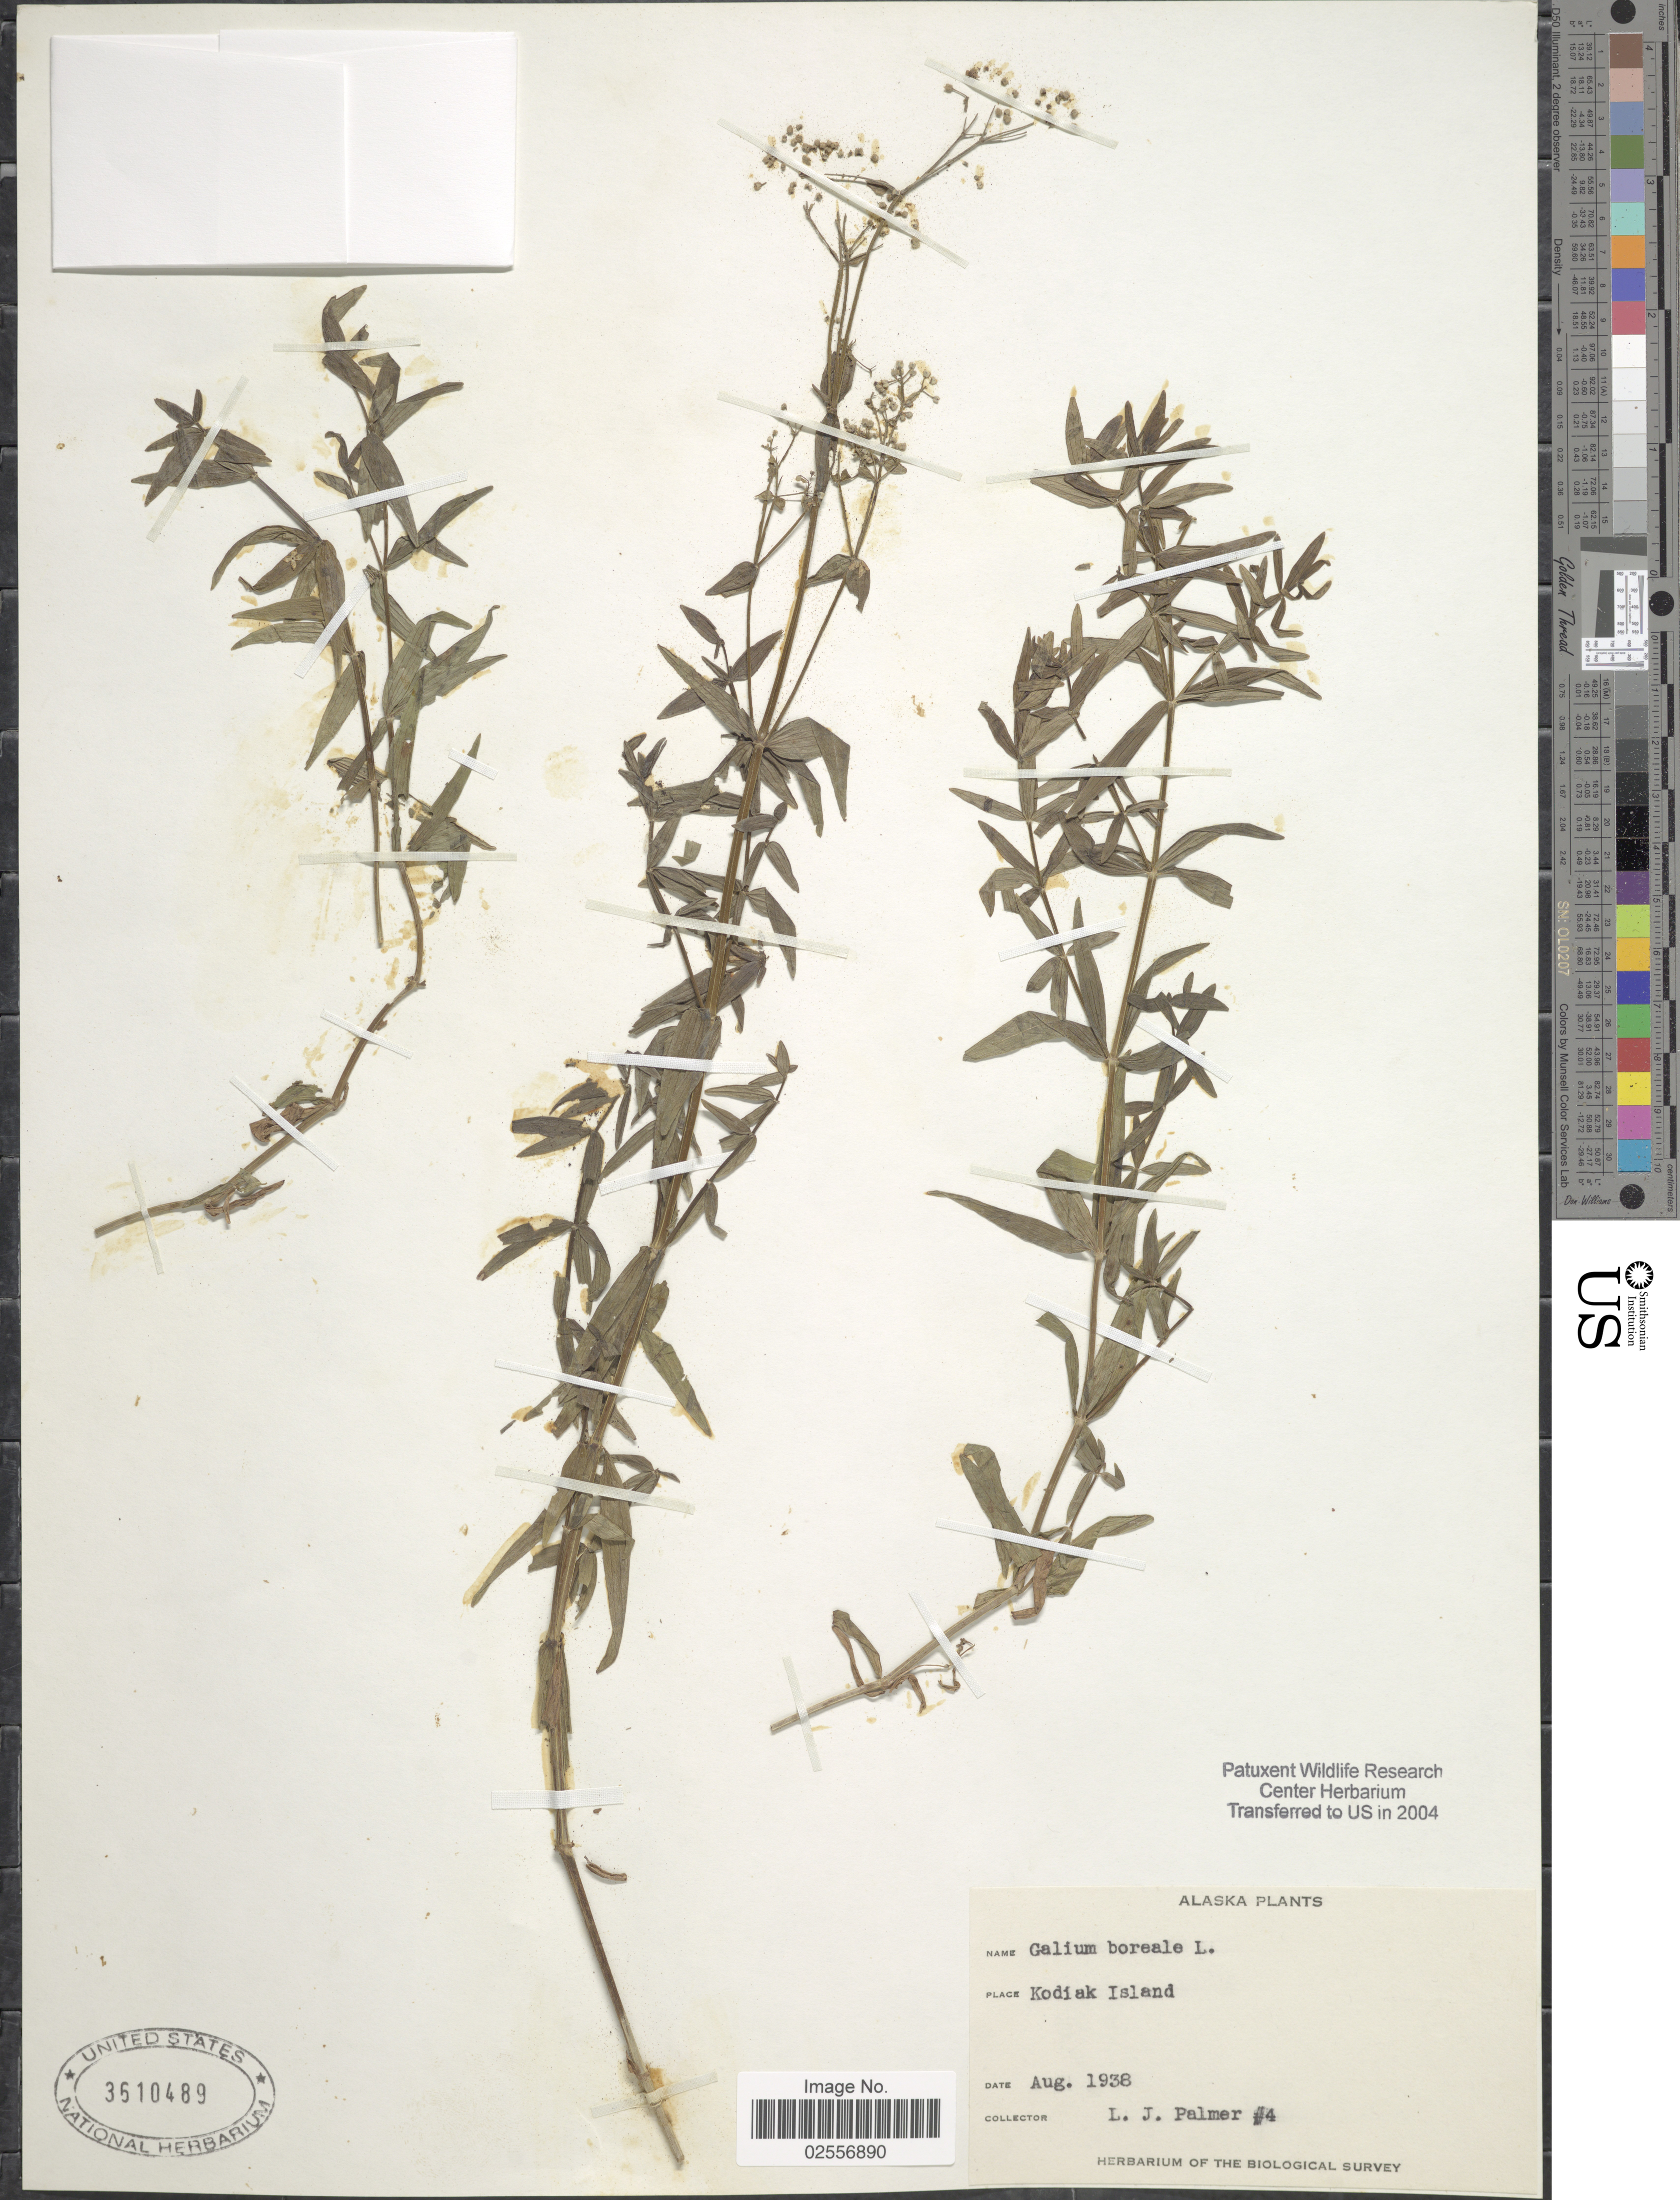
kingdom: Plantae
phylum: Tracheophyta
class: Magnoliopsida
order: Gentianales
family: Rubiaceae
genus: Galium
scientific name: Galium boreale L.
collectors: L. J. Palmer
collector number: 4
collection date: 1938-08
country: United States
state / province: Alaska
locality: Kodiak Island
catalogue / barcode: US 3610489